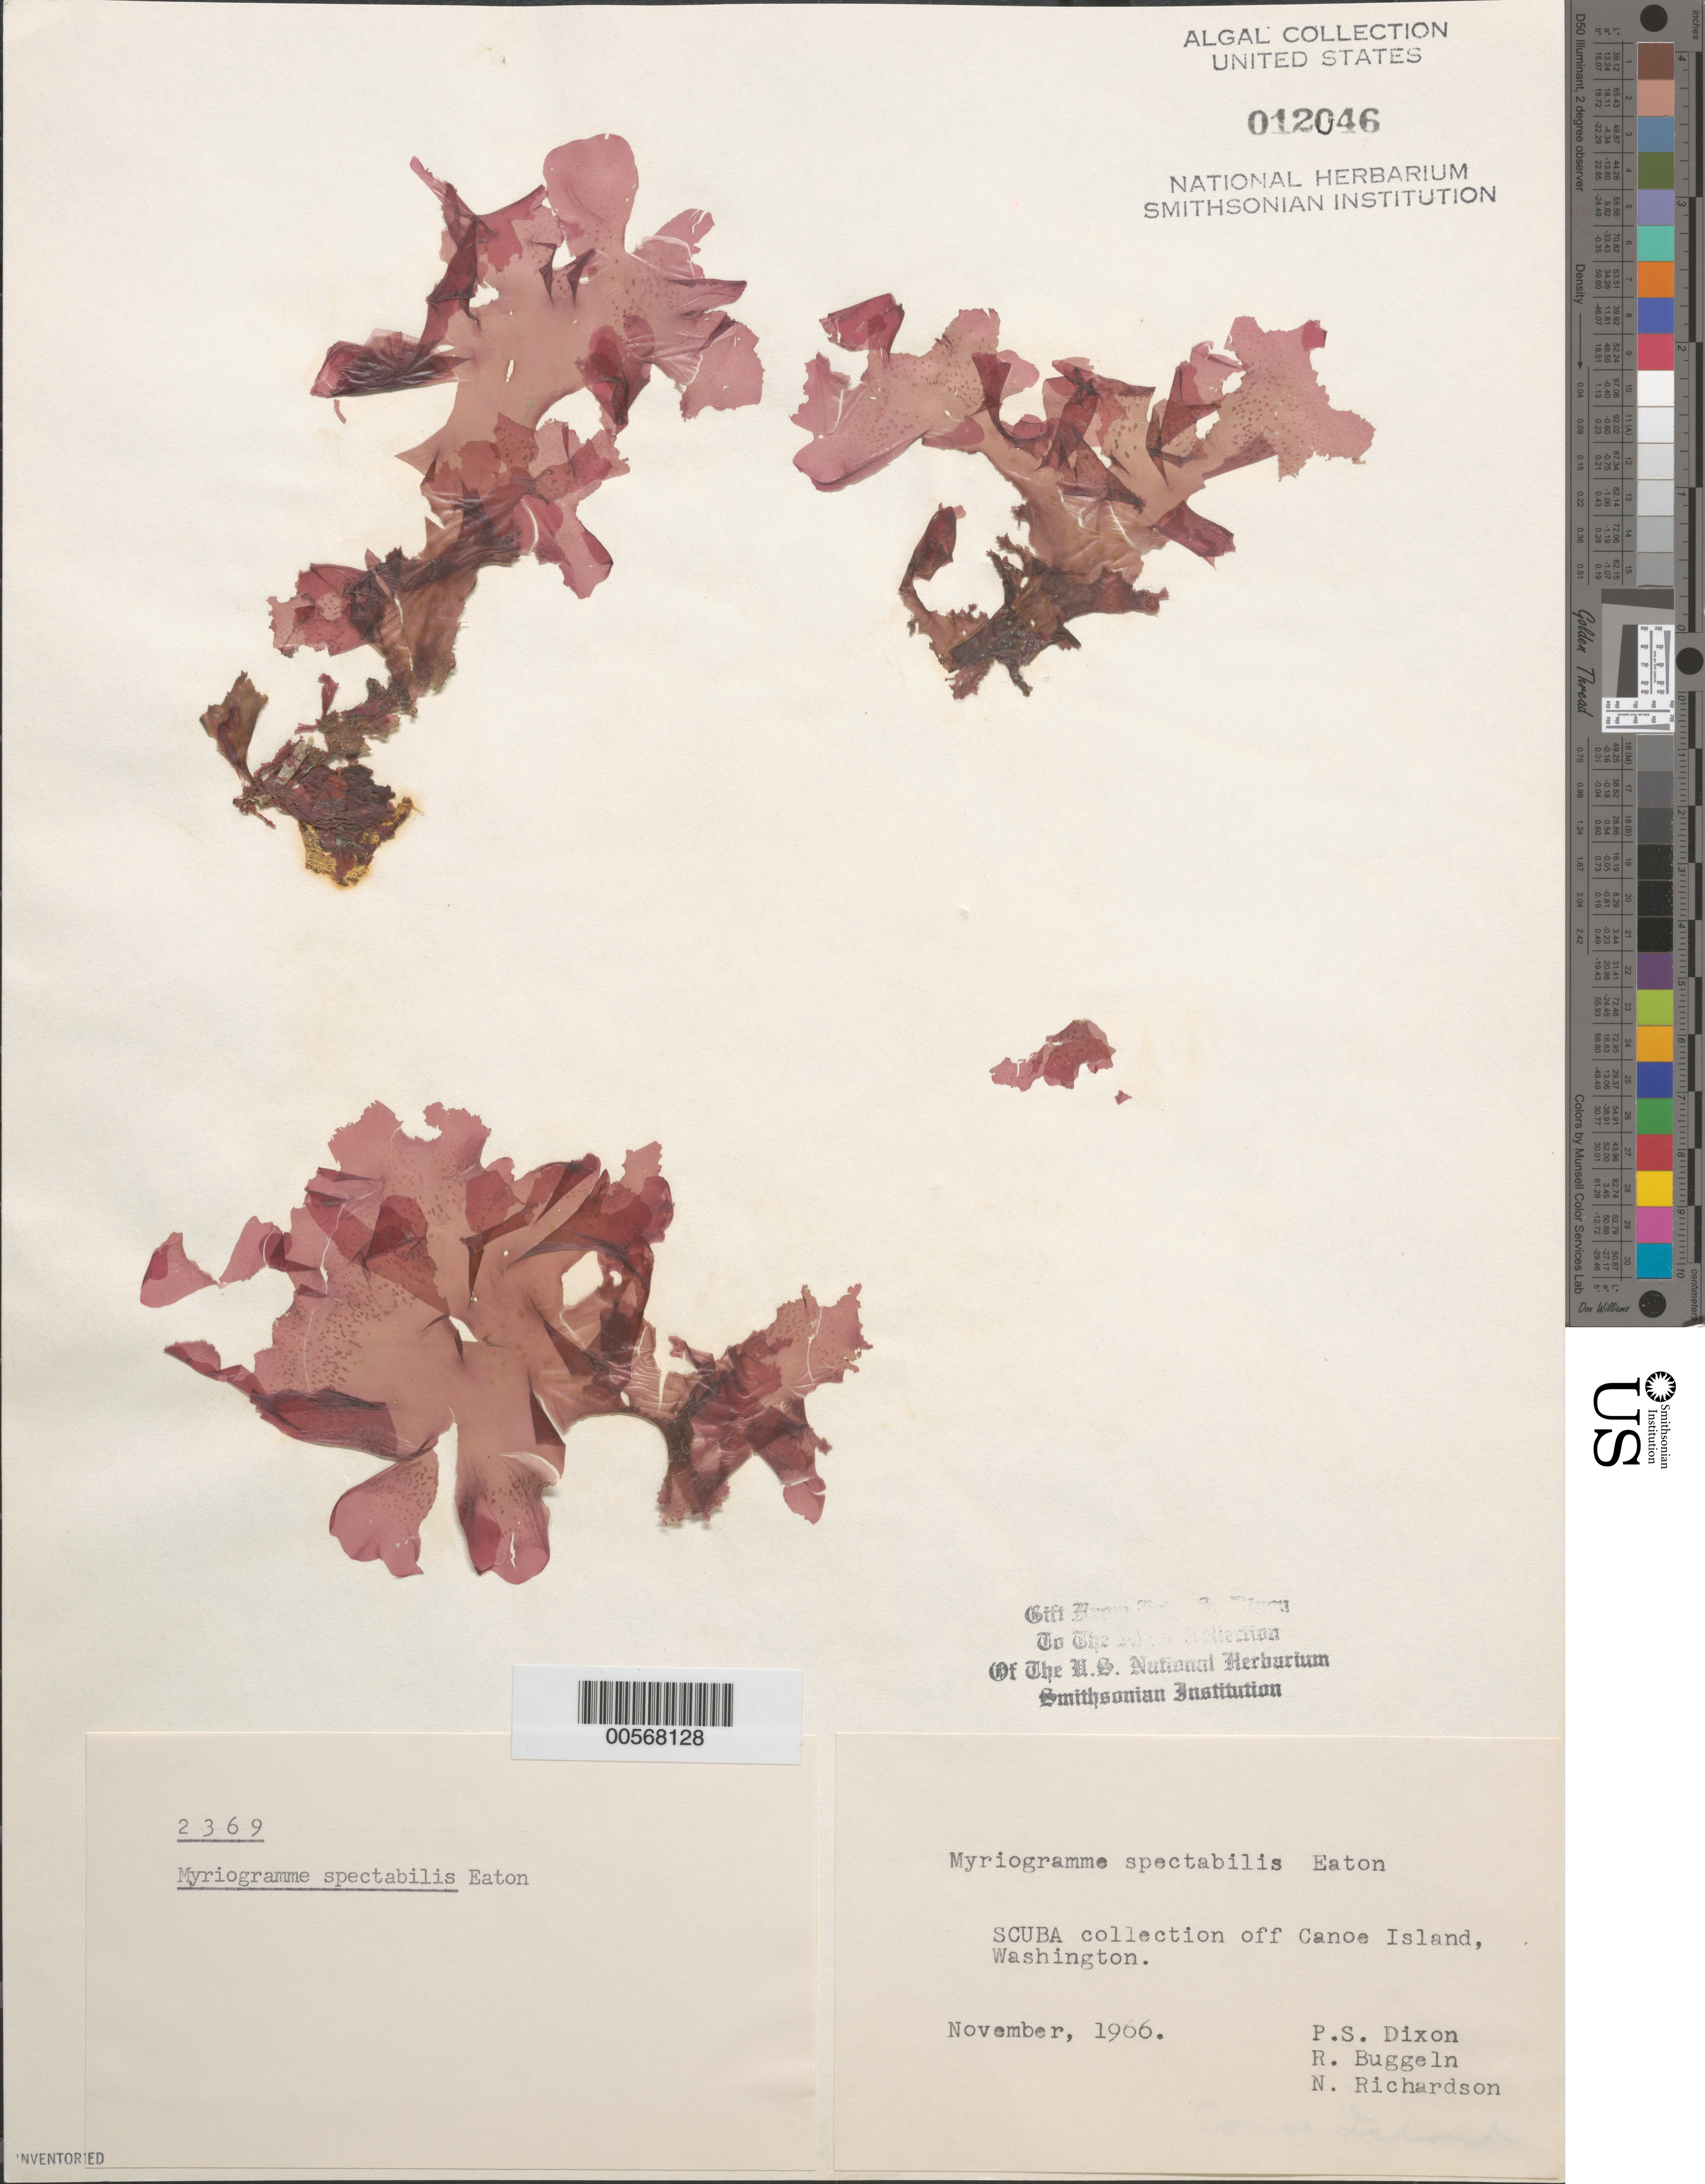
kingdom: Plantae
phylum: Rhodophyta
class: Florideophyceae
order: Ceramiales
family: Delesseriaceae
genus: Myriogramme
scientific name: Myriogramme spectabilis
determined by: Dixon, P. S.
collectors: P. S. Dixon, R. Buggeln & N. Richardson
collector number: PSD 2369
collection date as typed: Nov 1966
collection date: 1966-11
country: United States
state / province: Washington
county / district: San Juan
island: Canoe Island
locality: Off Canoe Island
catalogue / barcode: US 12046